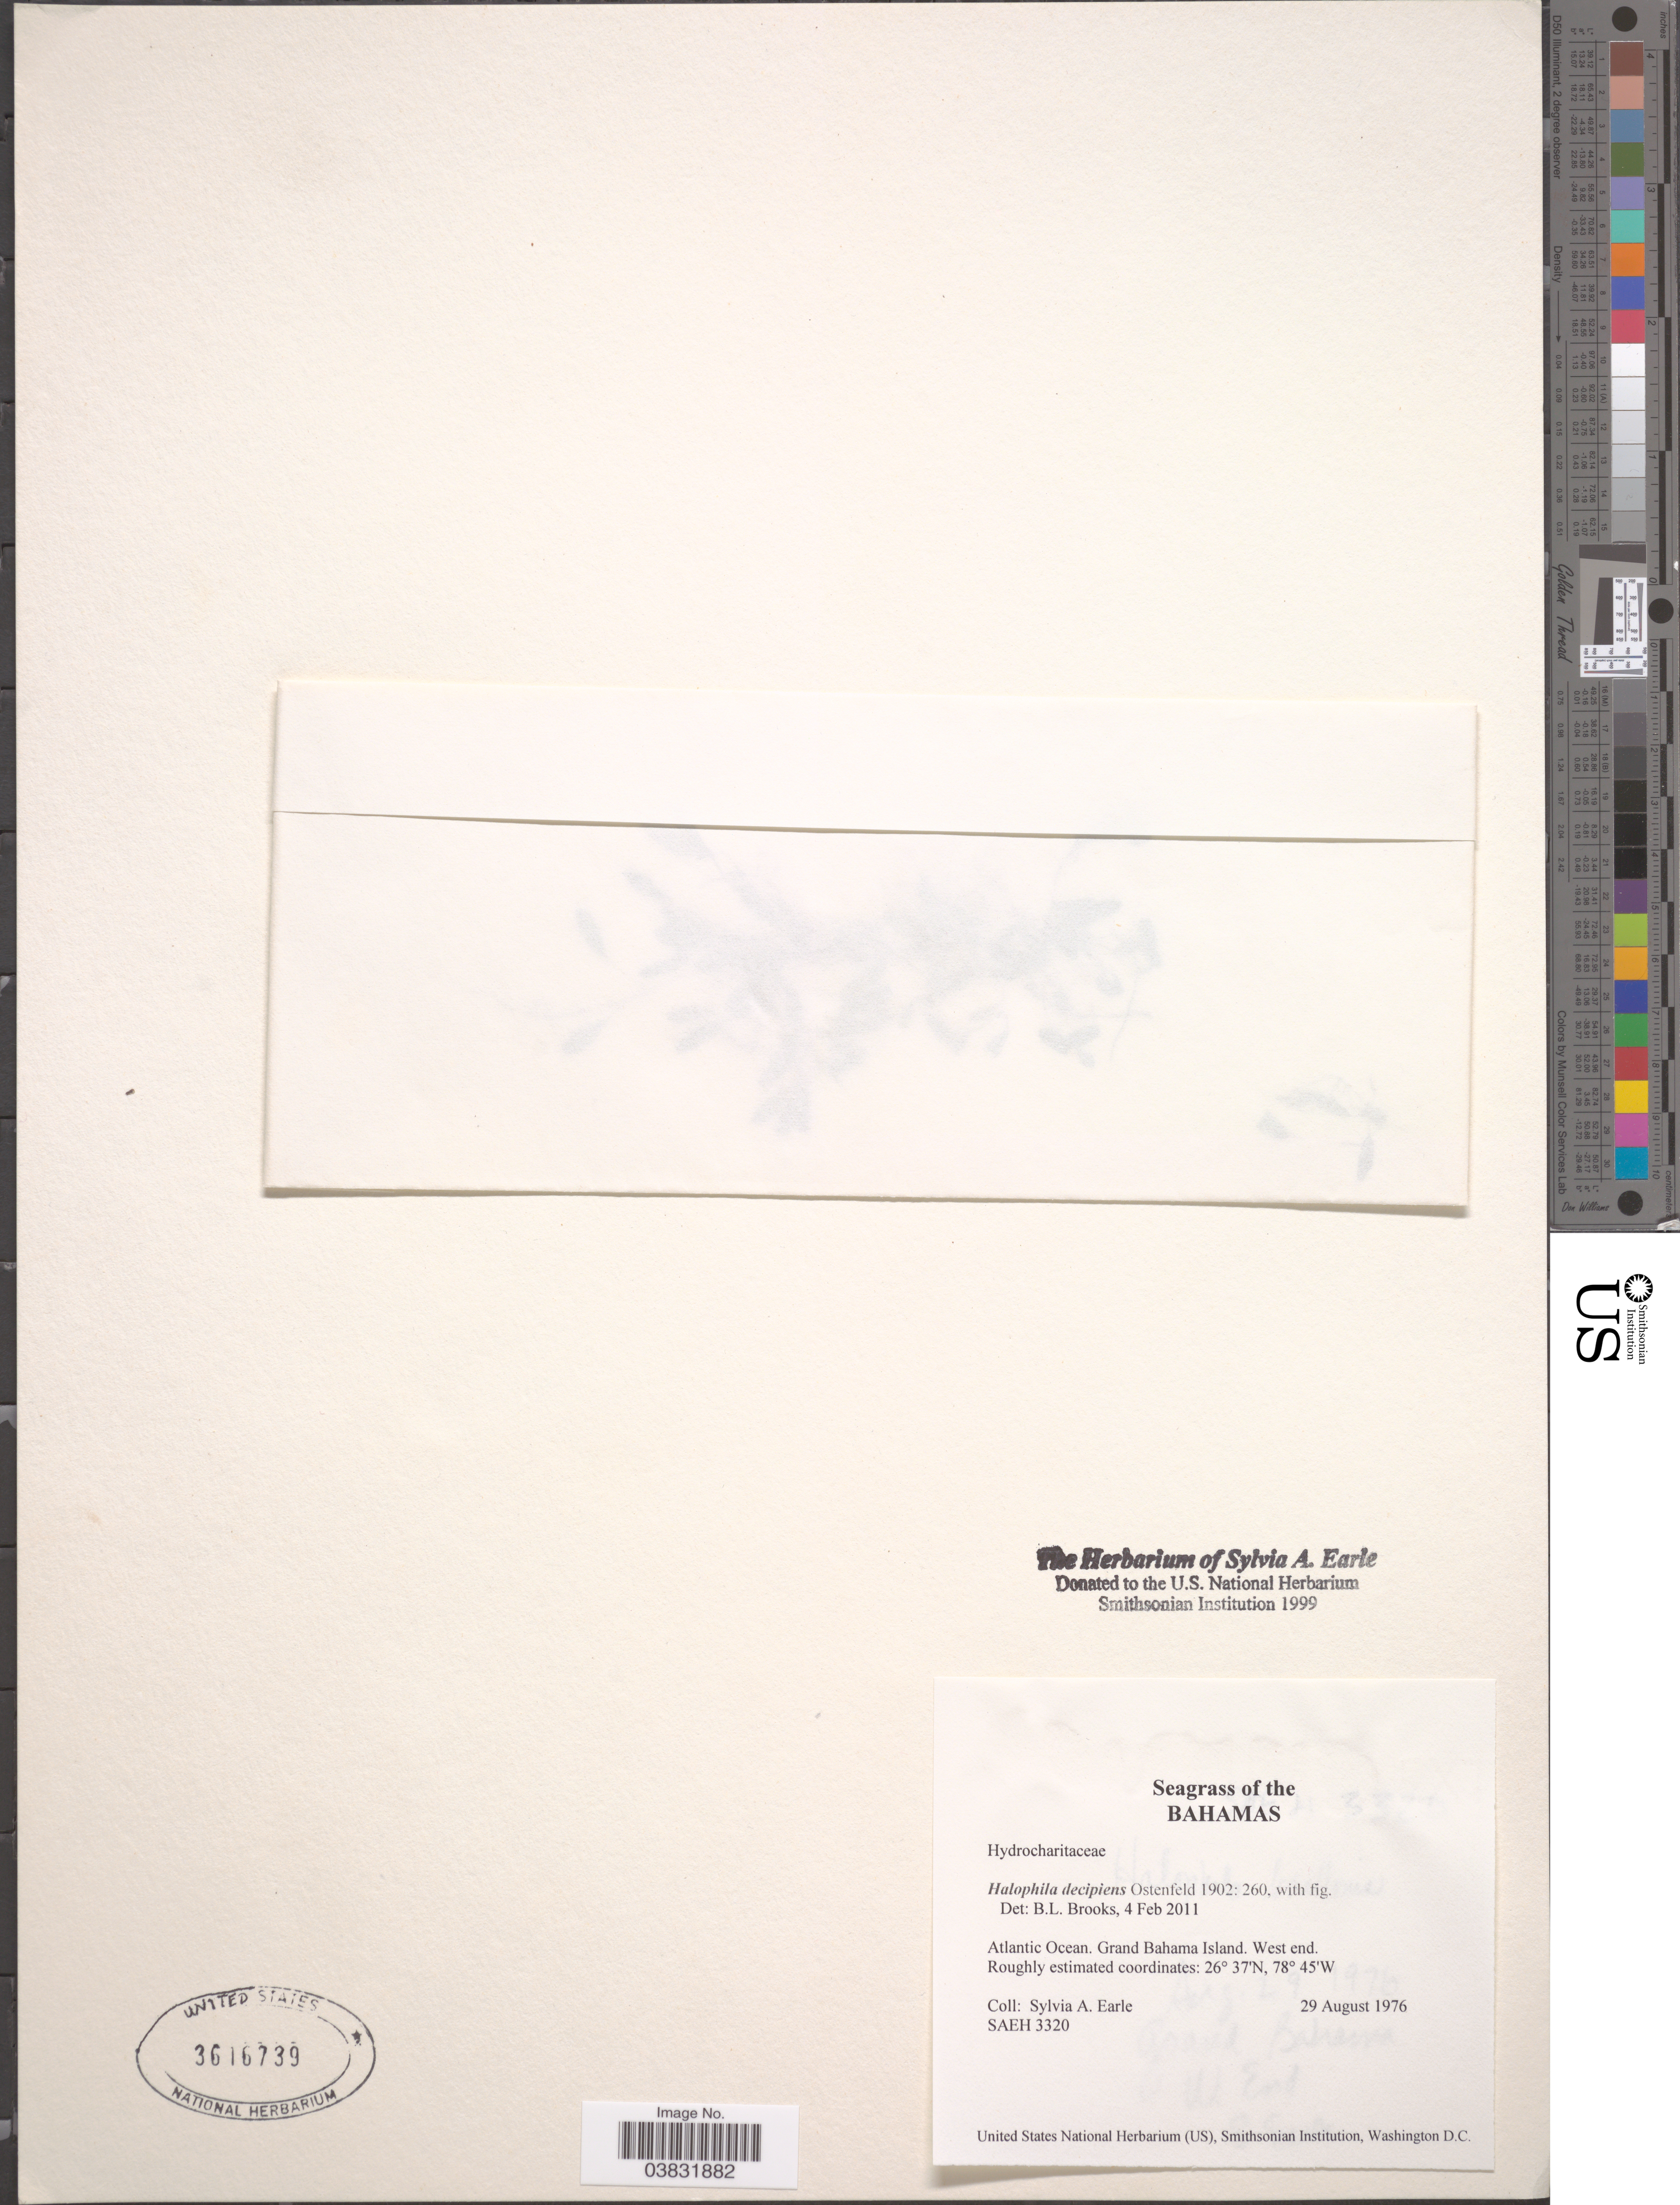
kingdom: Plantae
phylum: Tracheophyta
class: Liliopsida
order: Alismatales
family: Hydrocharitaceae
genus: Halophila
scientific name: Halophila decipiens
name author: Ostenf.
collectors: S. A. Earle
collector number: SAEH 3320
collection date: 1976-08-29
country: Bahamas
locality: Atlantic Ocean, Grand Bahama Island. West end.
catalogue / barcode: US 3616739